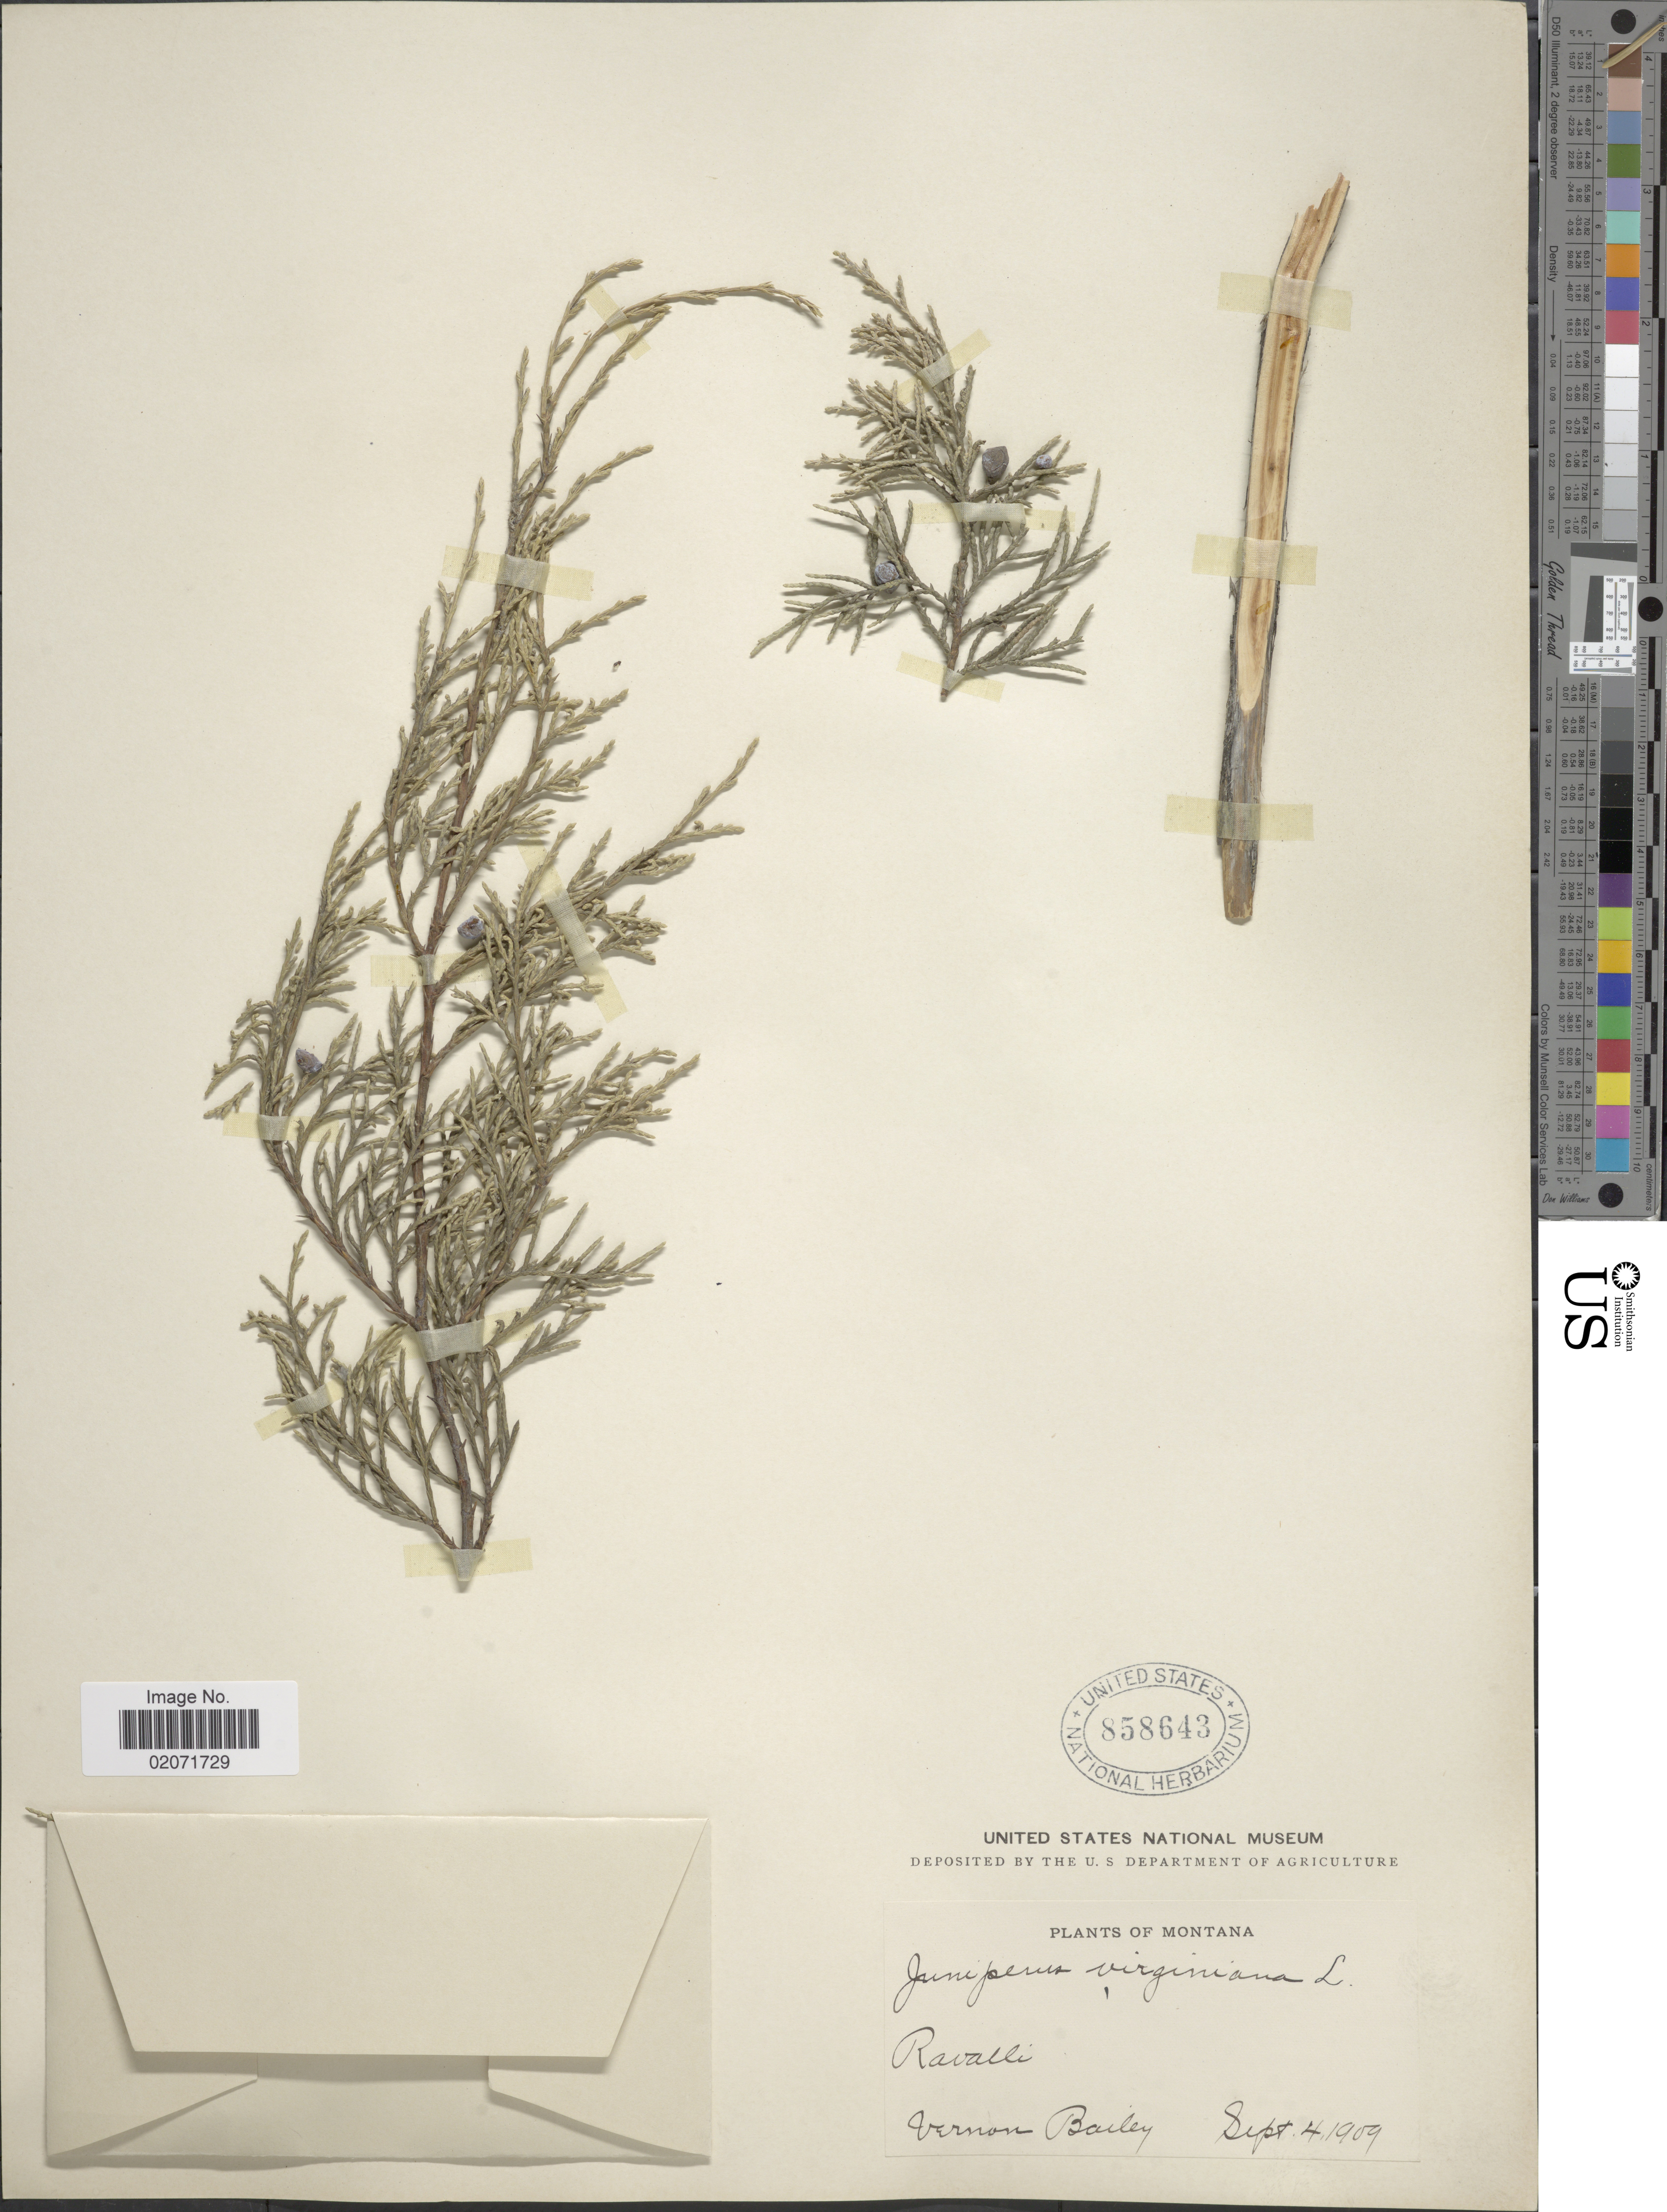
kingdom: Plantae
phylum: Tracheophyta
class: Pinopsida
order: Pinales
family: Cupressaceae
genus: Juniperus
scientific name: Juniperus scopulorum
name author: Sarg.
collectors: V. O. Bailey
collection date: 1909-09-04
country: United States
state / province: Montana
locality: Ravalli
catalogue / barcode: US 858643